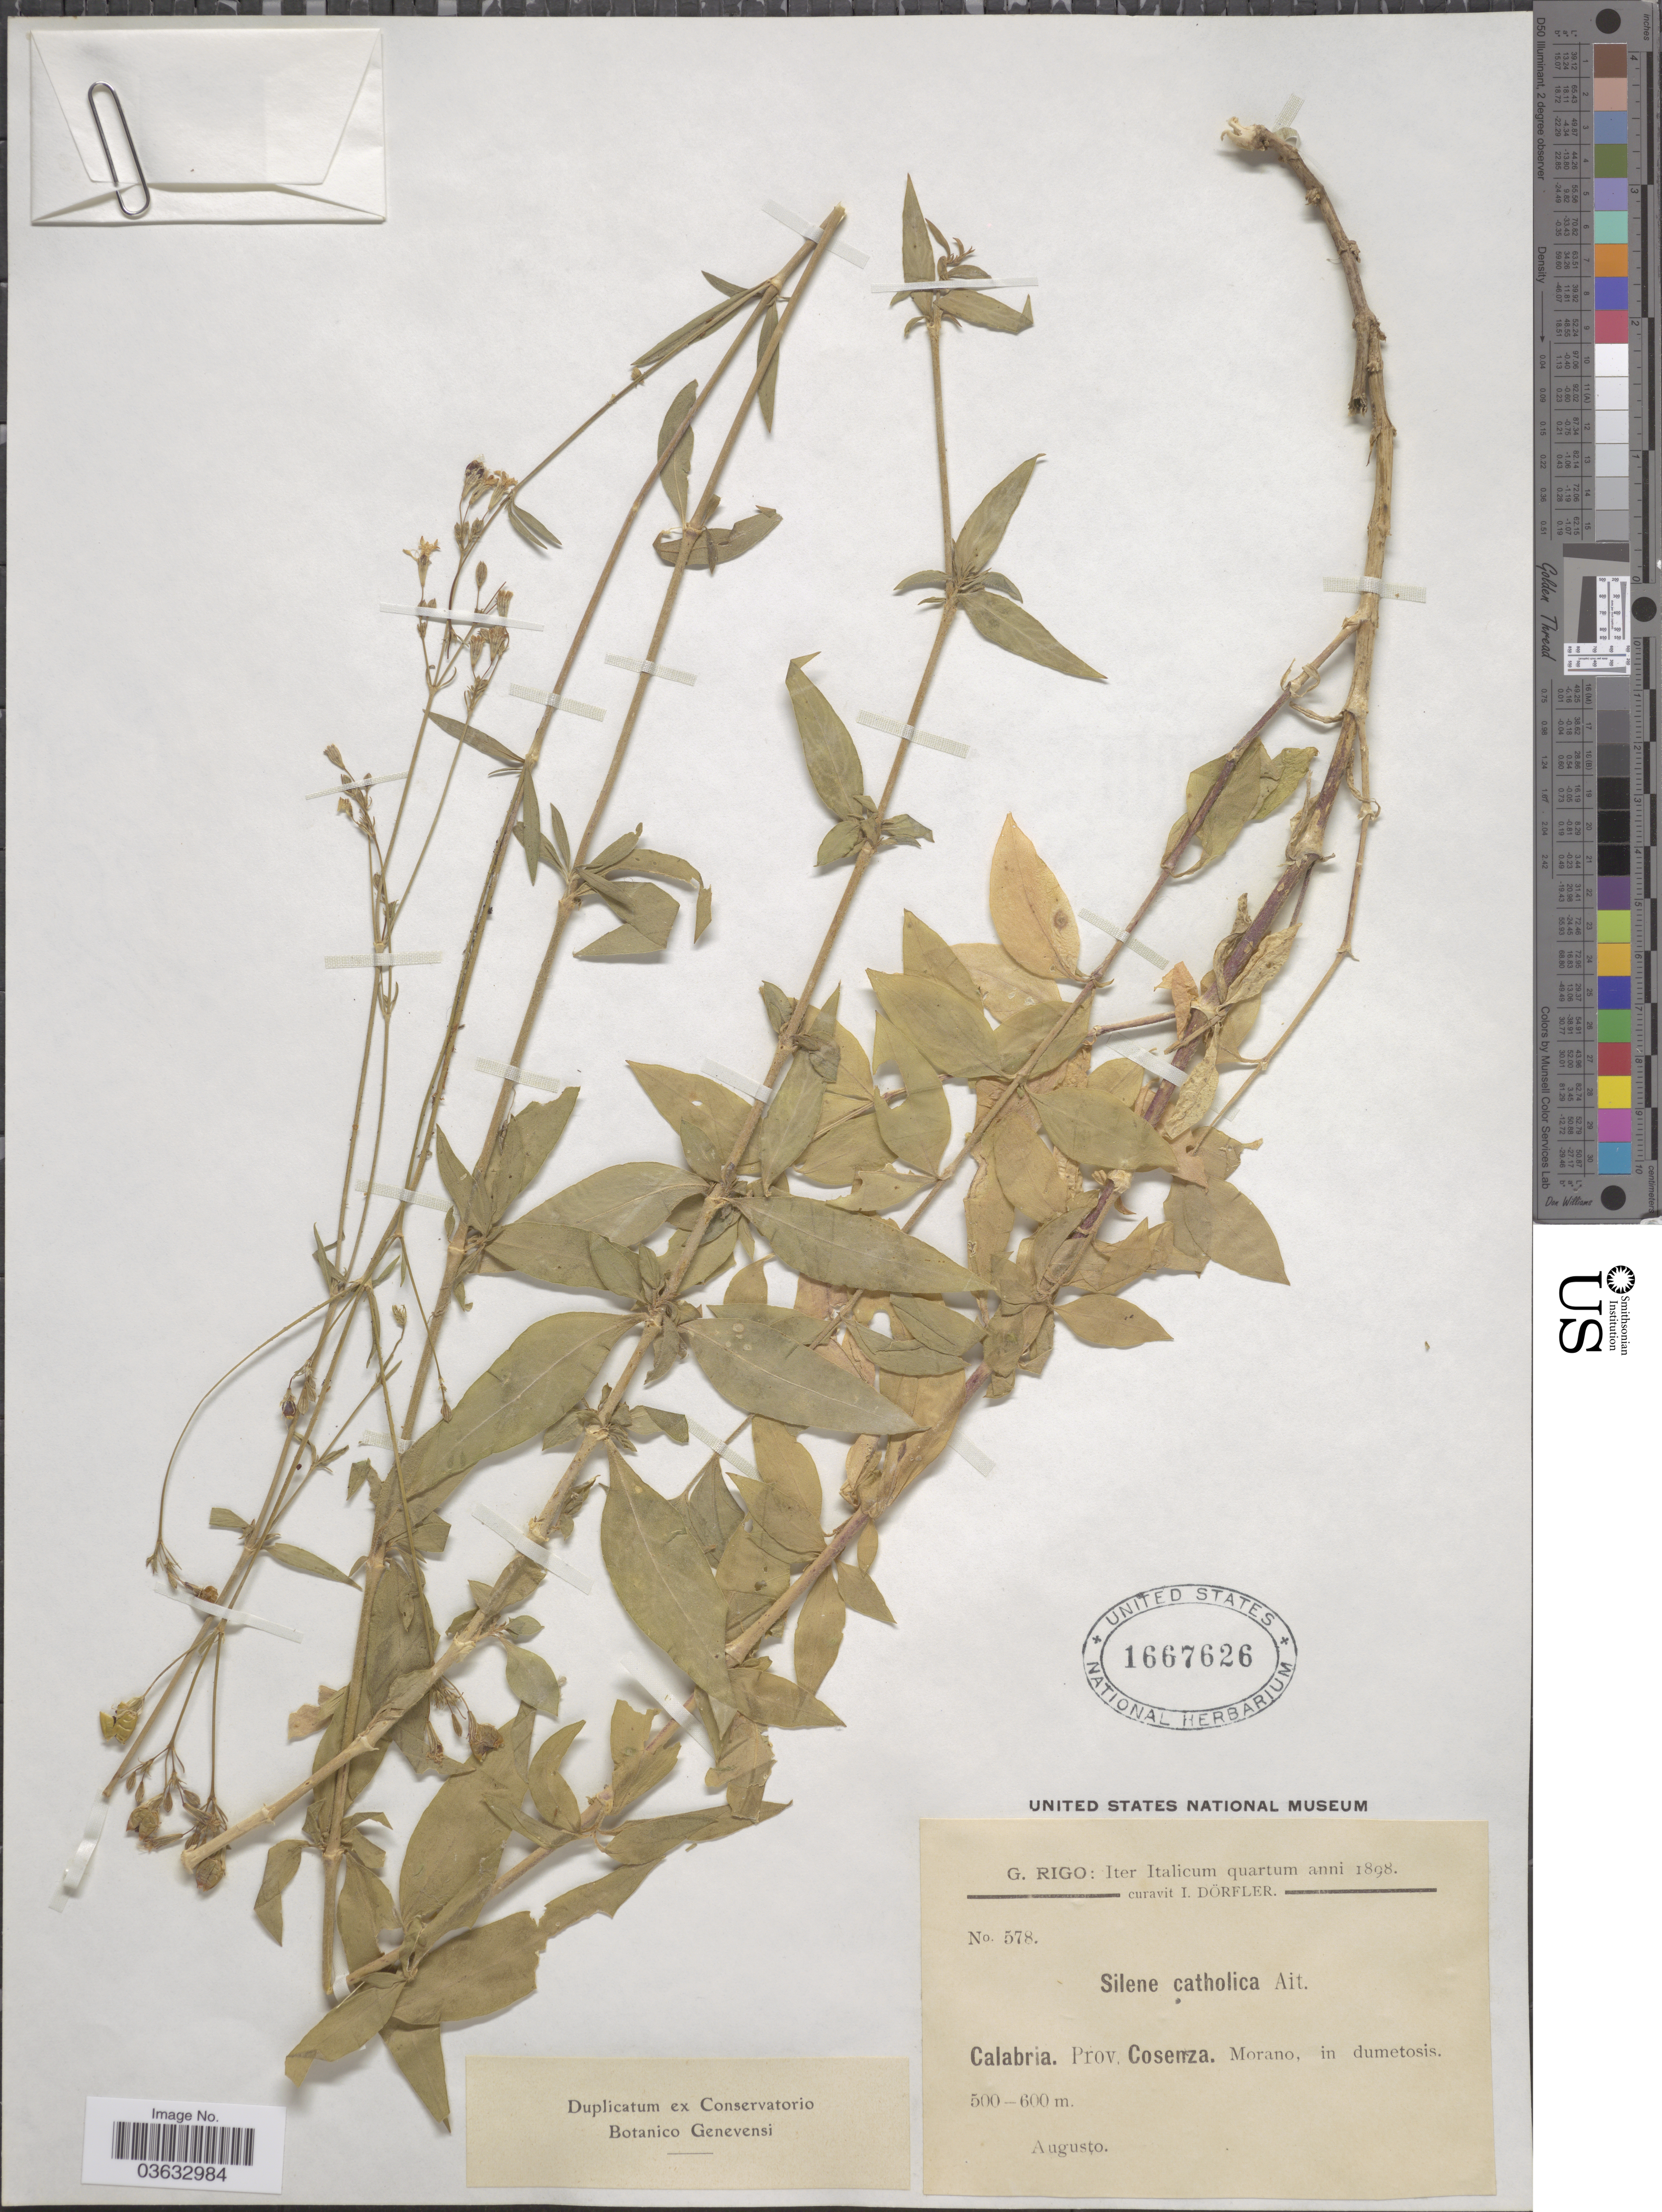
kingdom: Plantae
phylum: Tracheophyta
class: Magnoliopsida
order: Caryophyllales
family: Caryophyllaceae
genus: Silene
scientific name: Silene catholica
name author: (L.) W.T. Aiton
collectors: G. Rigo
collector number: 578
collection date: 1898-08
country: Italy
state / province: Calabria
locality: Prov. Cosenza. Morano, in dumetosis.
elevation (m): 500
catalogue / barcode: US 1667626